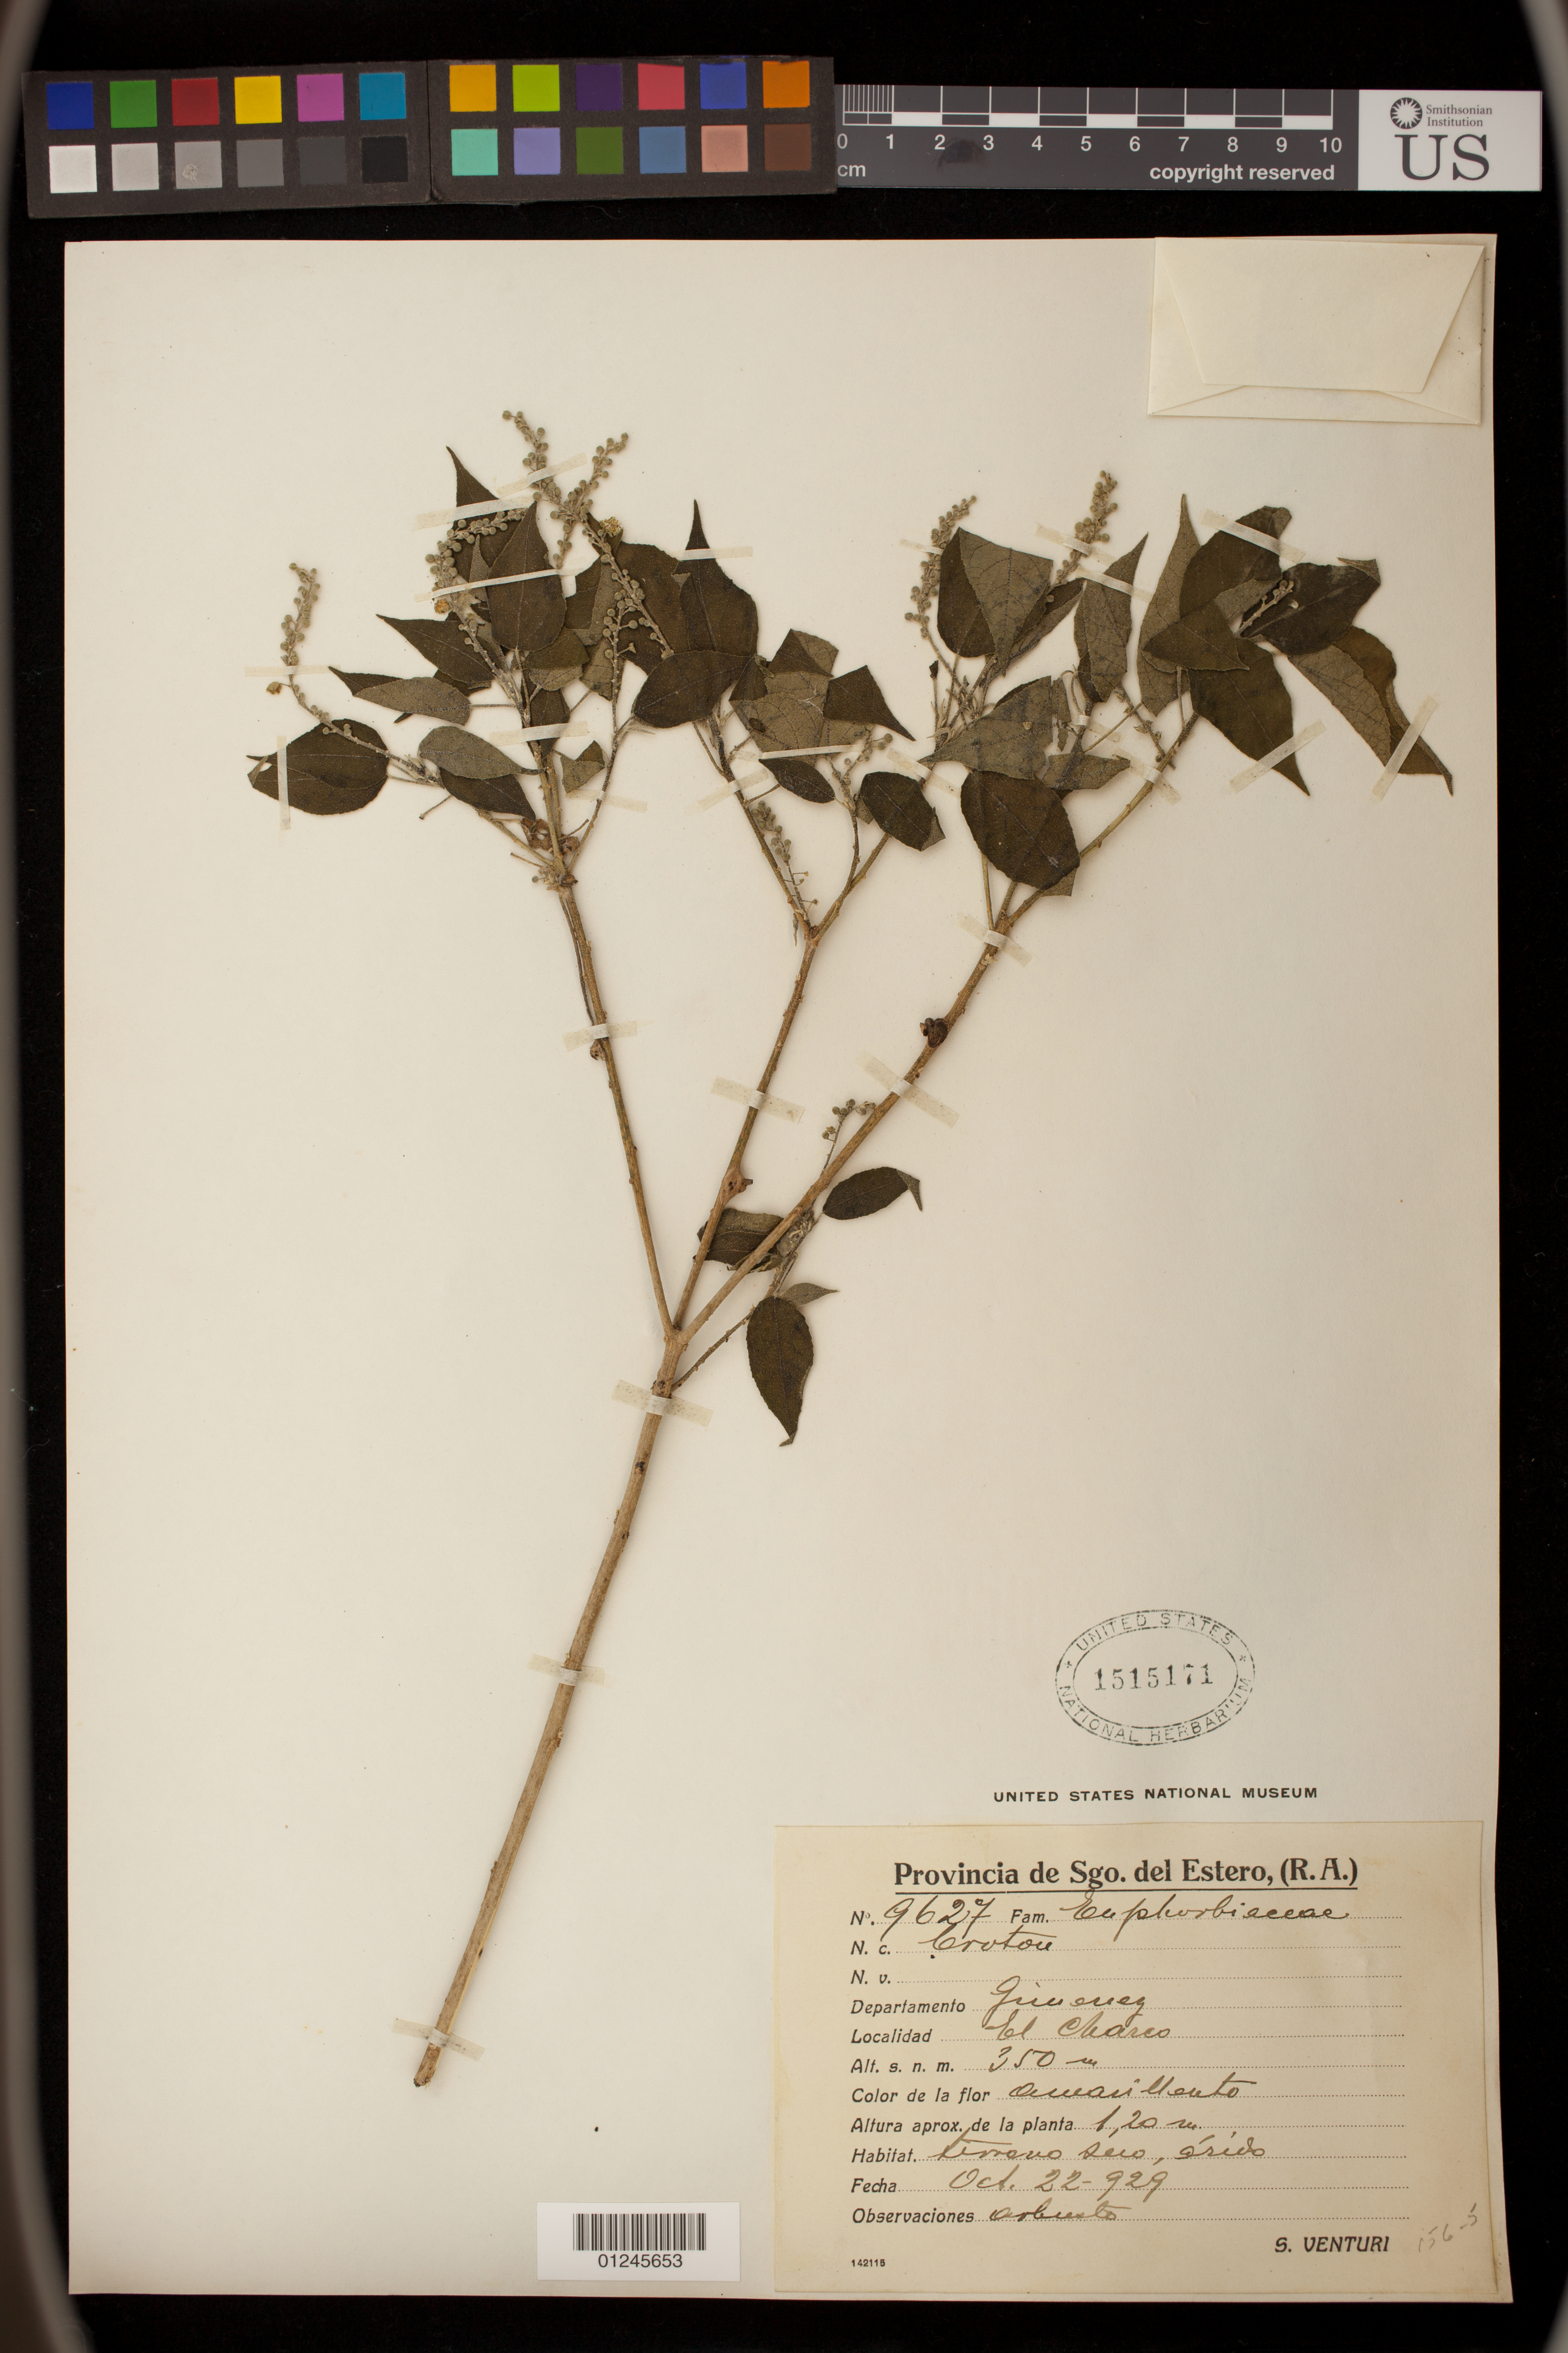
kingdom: Plantae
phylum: Tracheophyta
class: Magnoliopsida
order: Malpighiales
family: Euphorbiaceae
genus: Croton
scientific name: Croton hieronymi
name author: Griseb.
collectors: S. Venturi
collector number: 9627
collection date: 1929-10-22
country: Argentina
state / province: Santiago del Estero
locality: El Charco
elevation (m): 350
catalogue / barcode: US 1515171